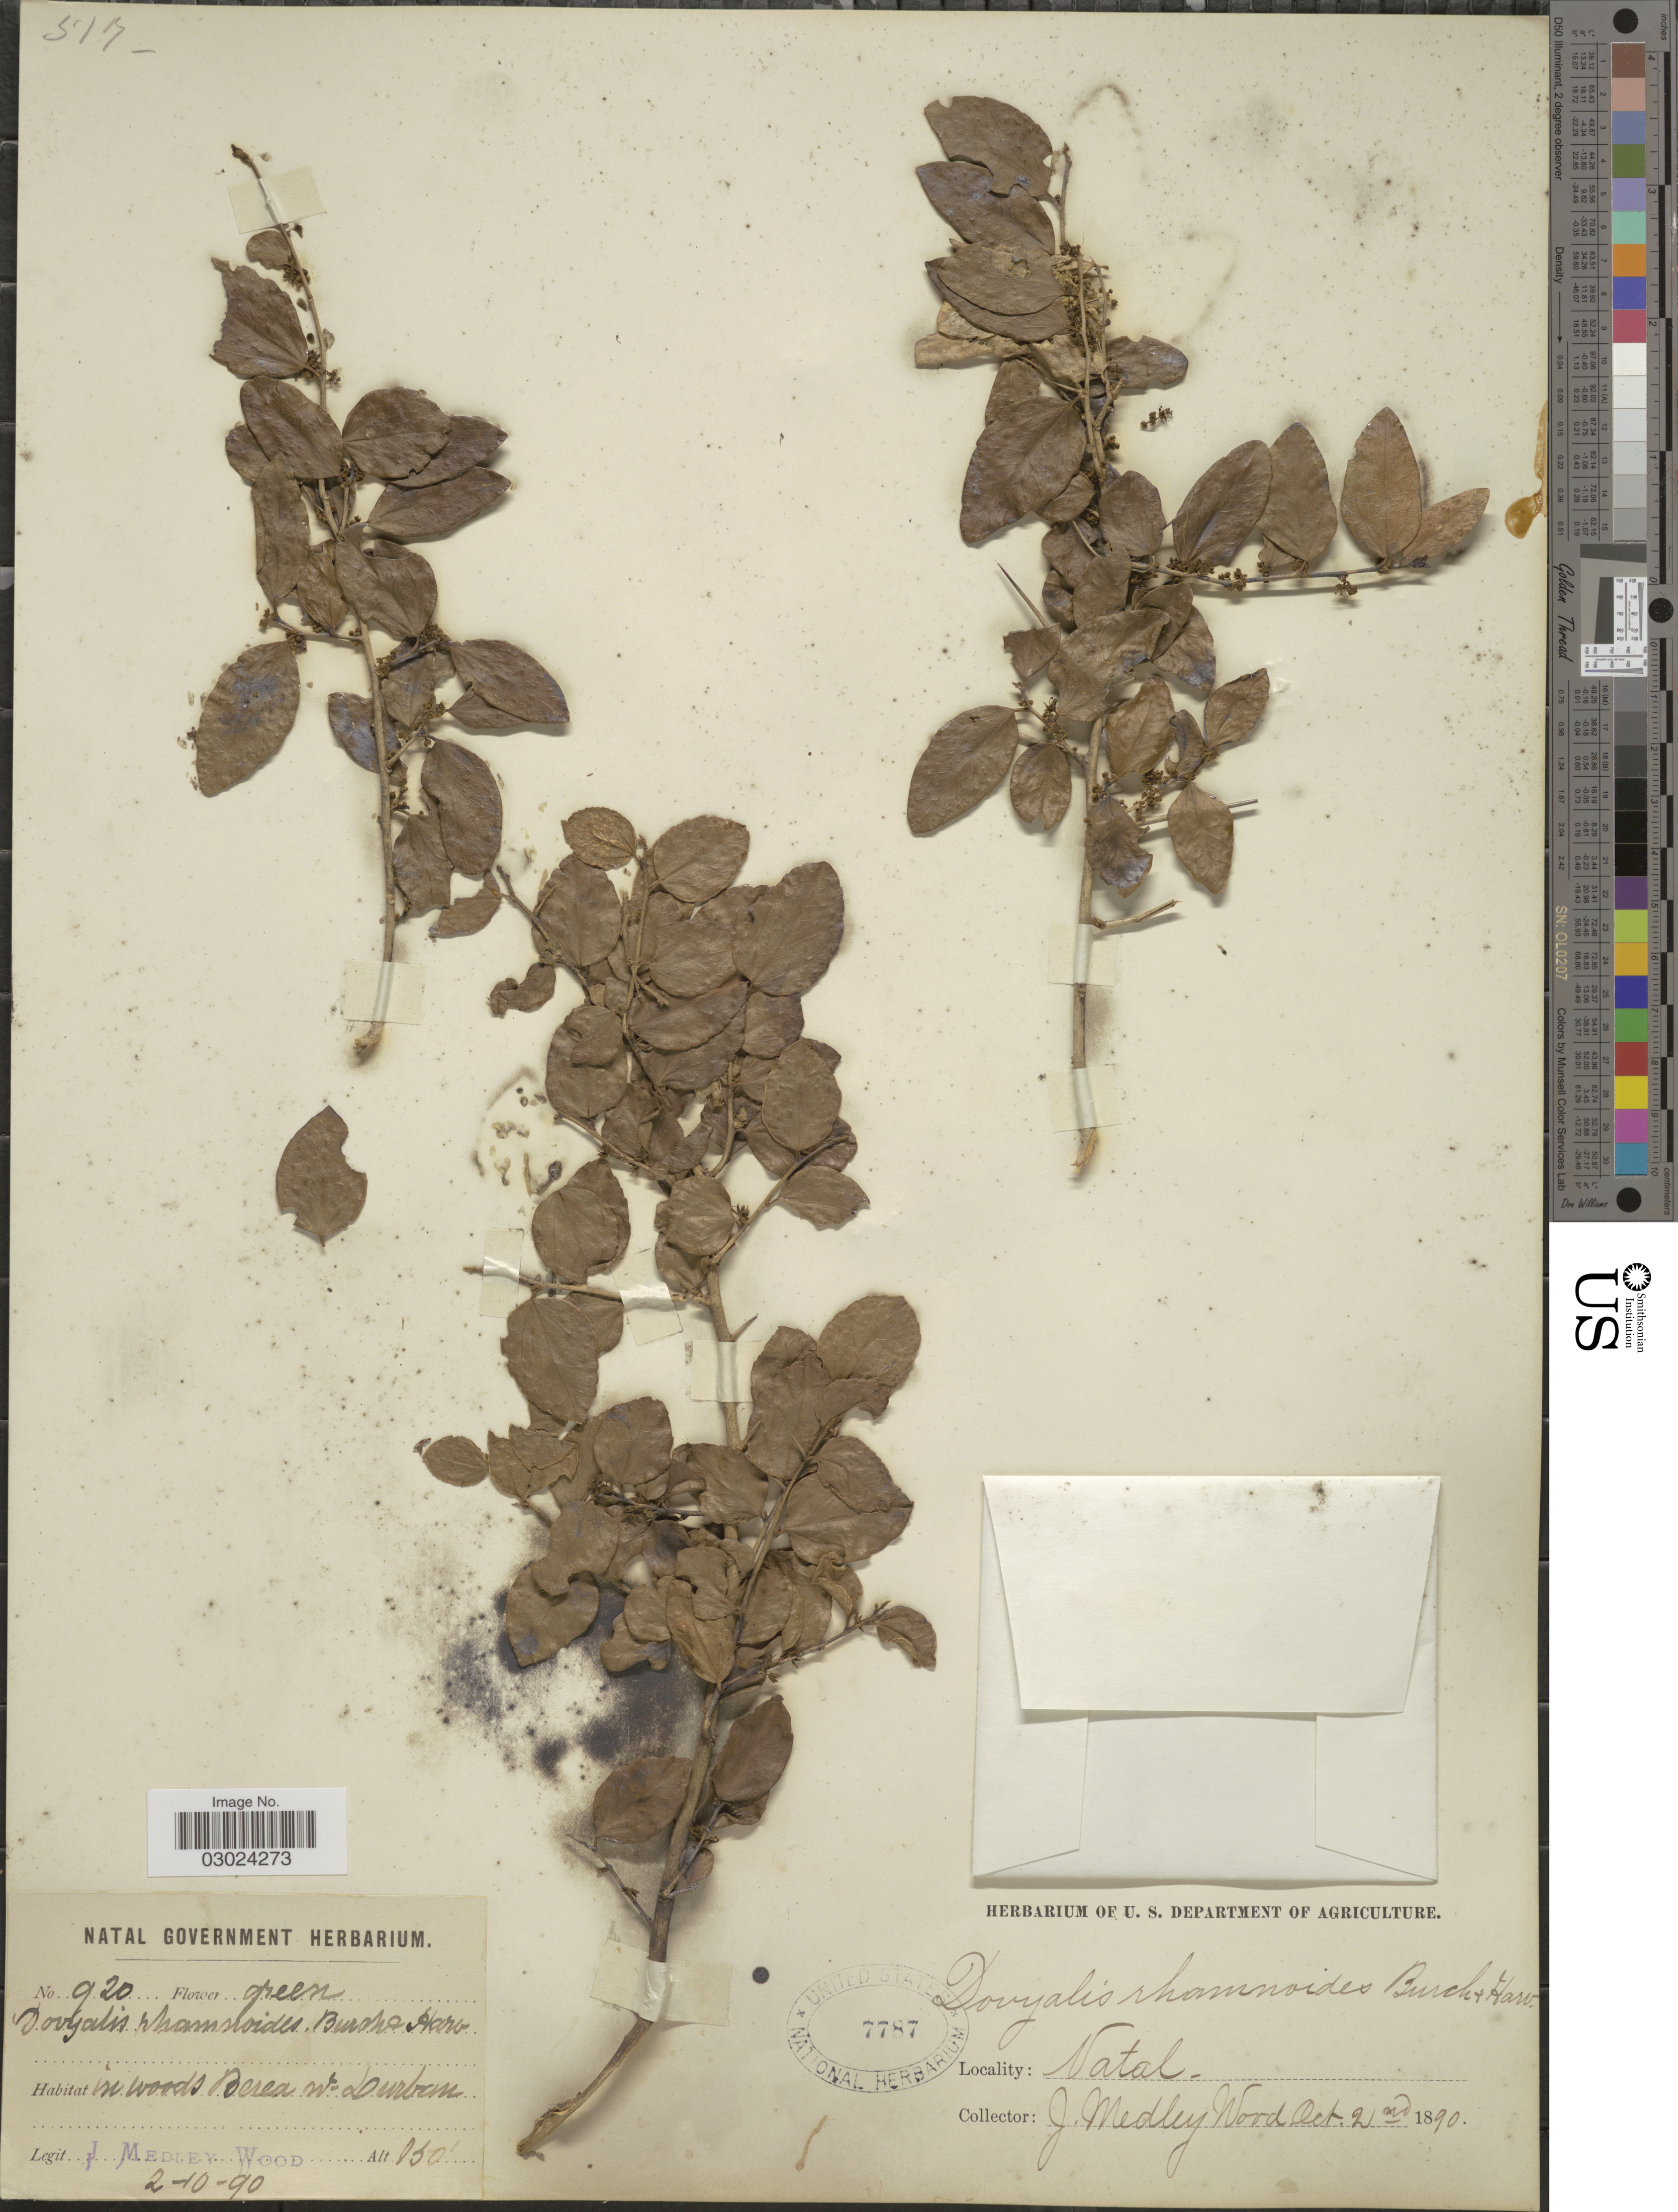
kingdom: Plantae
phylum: Tracheophyta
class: Magnoliopsida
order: Malpighiales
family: Salicaceae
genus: Dovyalis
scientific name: Dovyalis rhamnoides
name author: (Burch. ex DC.) Burch. ex Harv. & Sond.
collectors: J. M. Wood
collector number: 920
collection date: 1890-10-02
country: South Africa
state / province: KwaZulu-Natal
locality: Natal. Berea W-Durban.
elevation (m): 46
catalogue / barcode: US 7787